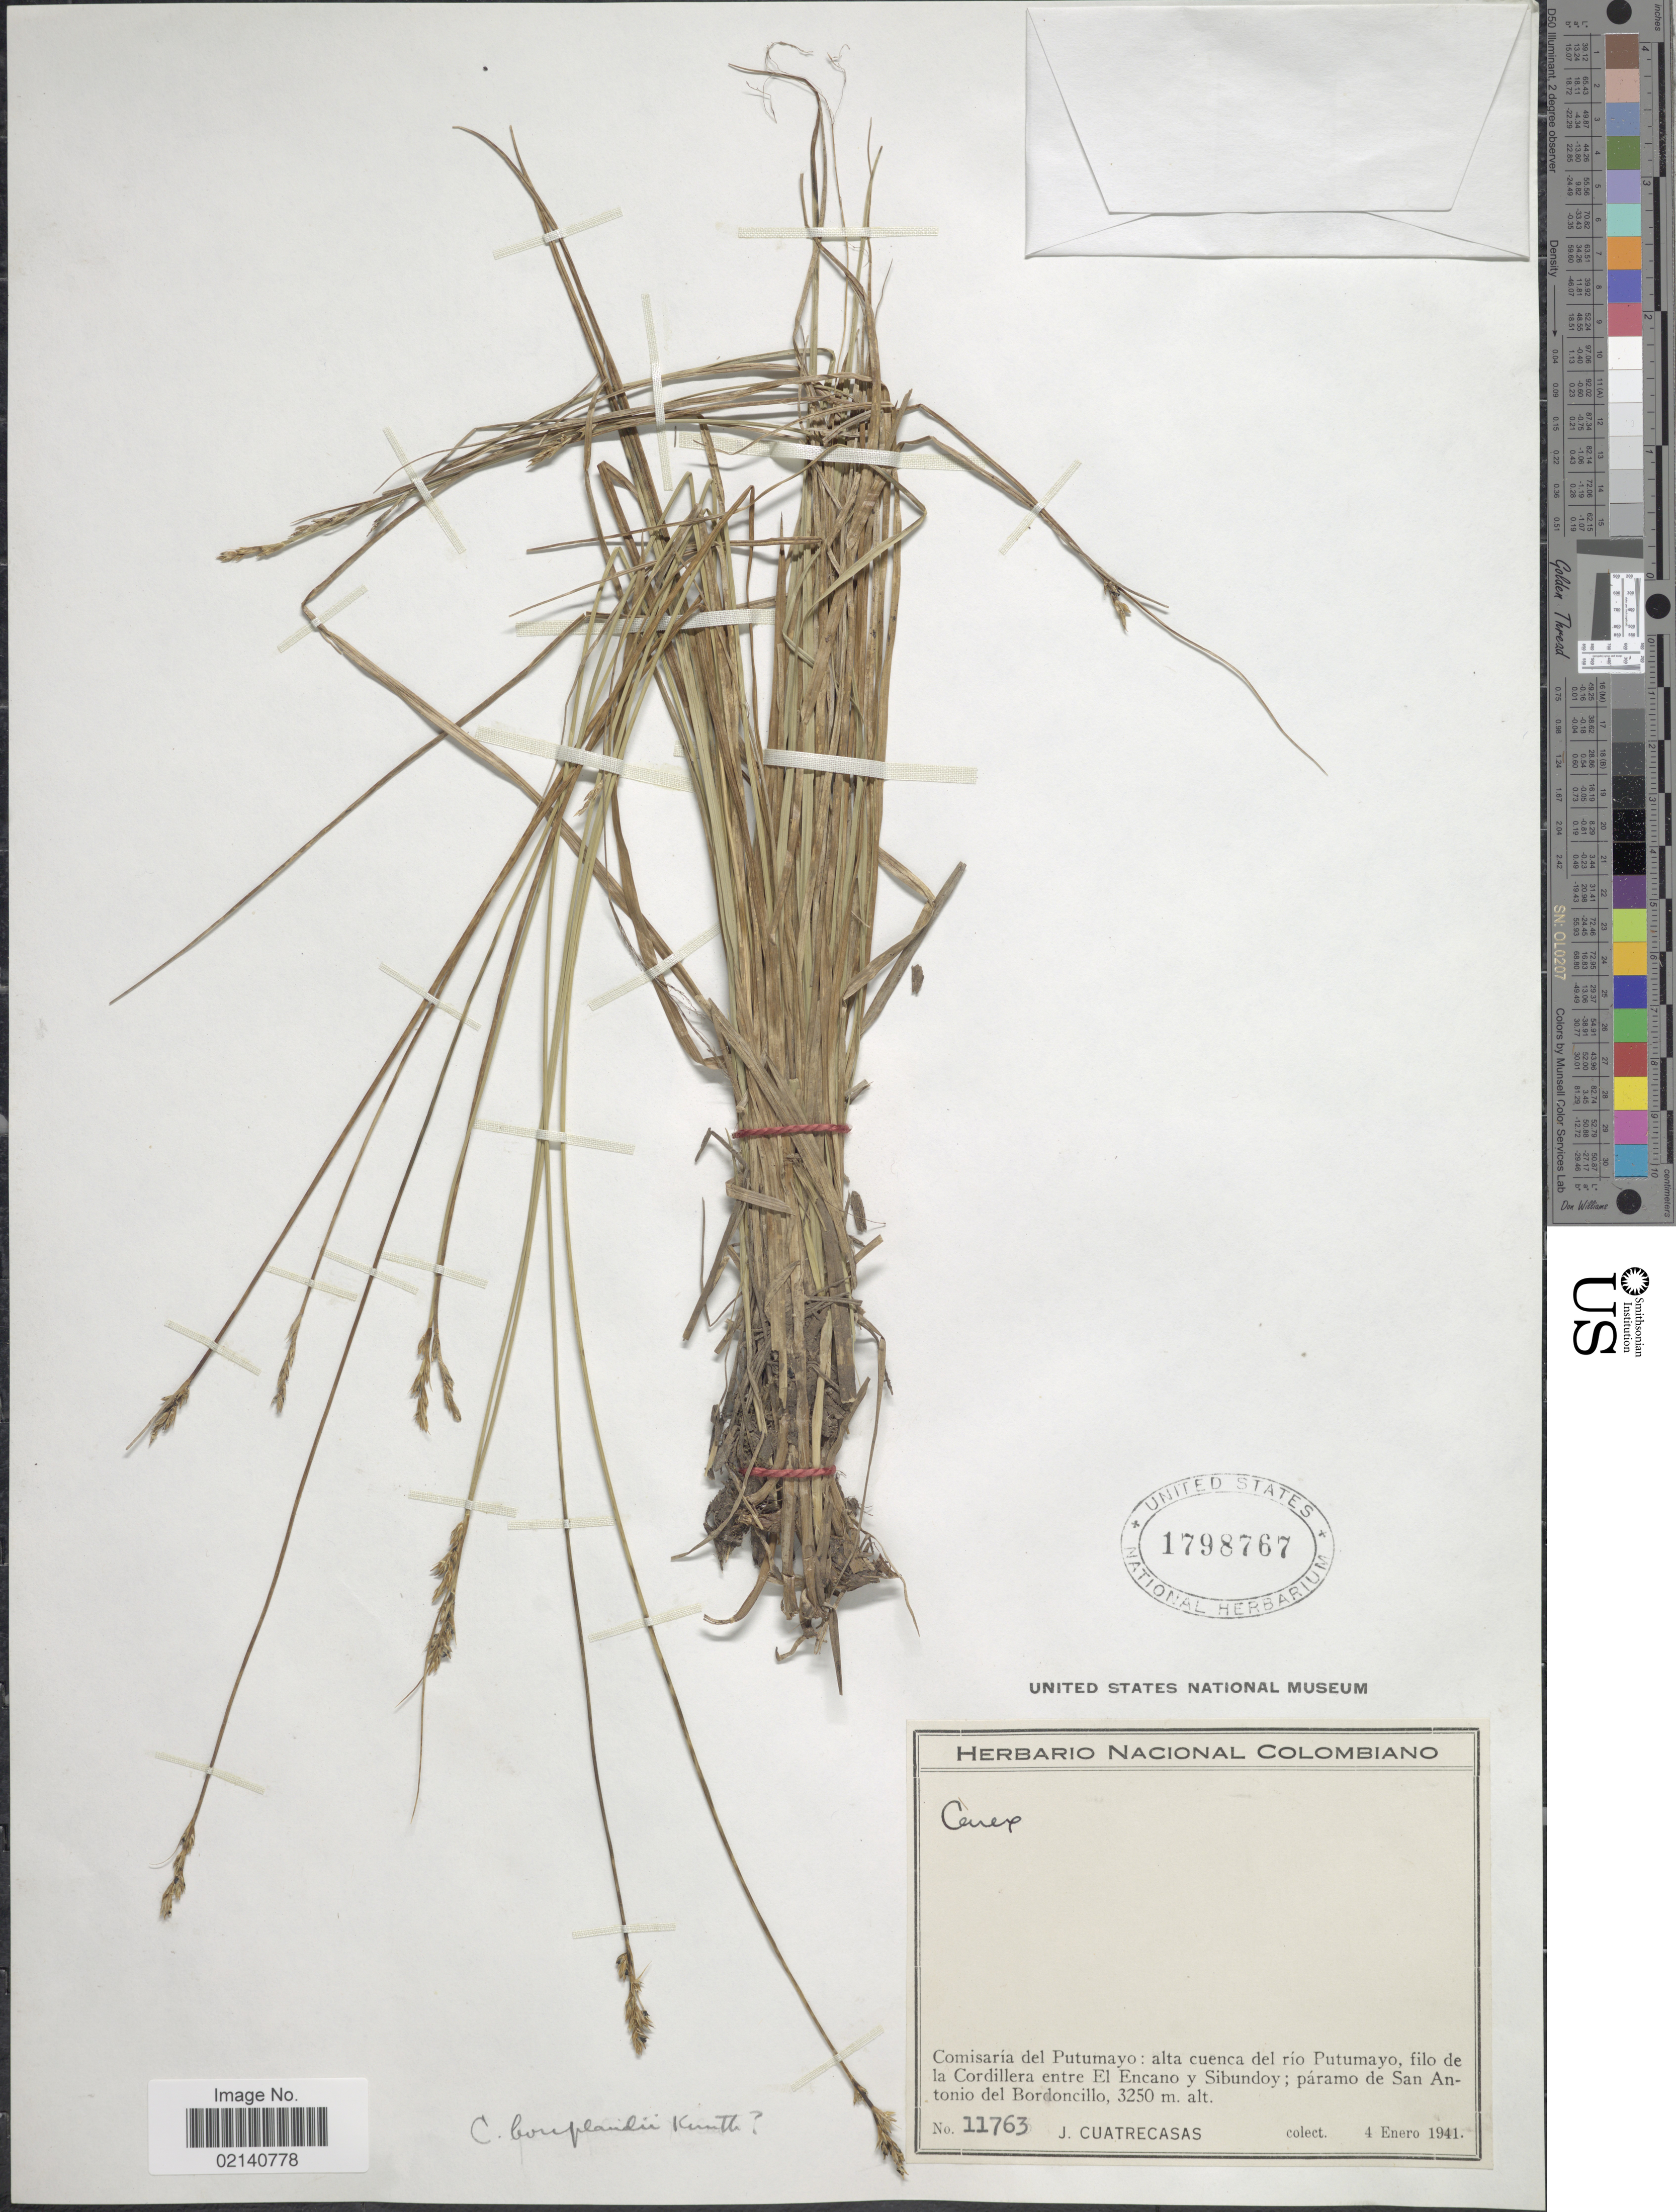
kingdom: Plantae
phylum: Tracheophyta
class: Liliopsida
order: Poales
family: Cyperaceae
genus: Carex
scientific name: Carex bonplandii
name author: Kunth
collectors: J. Cuatrecasas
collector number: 11763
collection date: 1941-01-04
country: Colombia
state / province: Putumayo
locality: Comisaria del Putumayo: alta cuenca del rio Putumayo, fillo de la Cordillera entre El Encanoy Sibundoy; paramo de San Antonio del Bordoncillo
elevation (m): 3250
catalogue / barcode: US 1798767